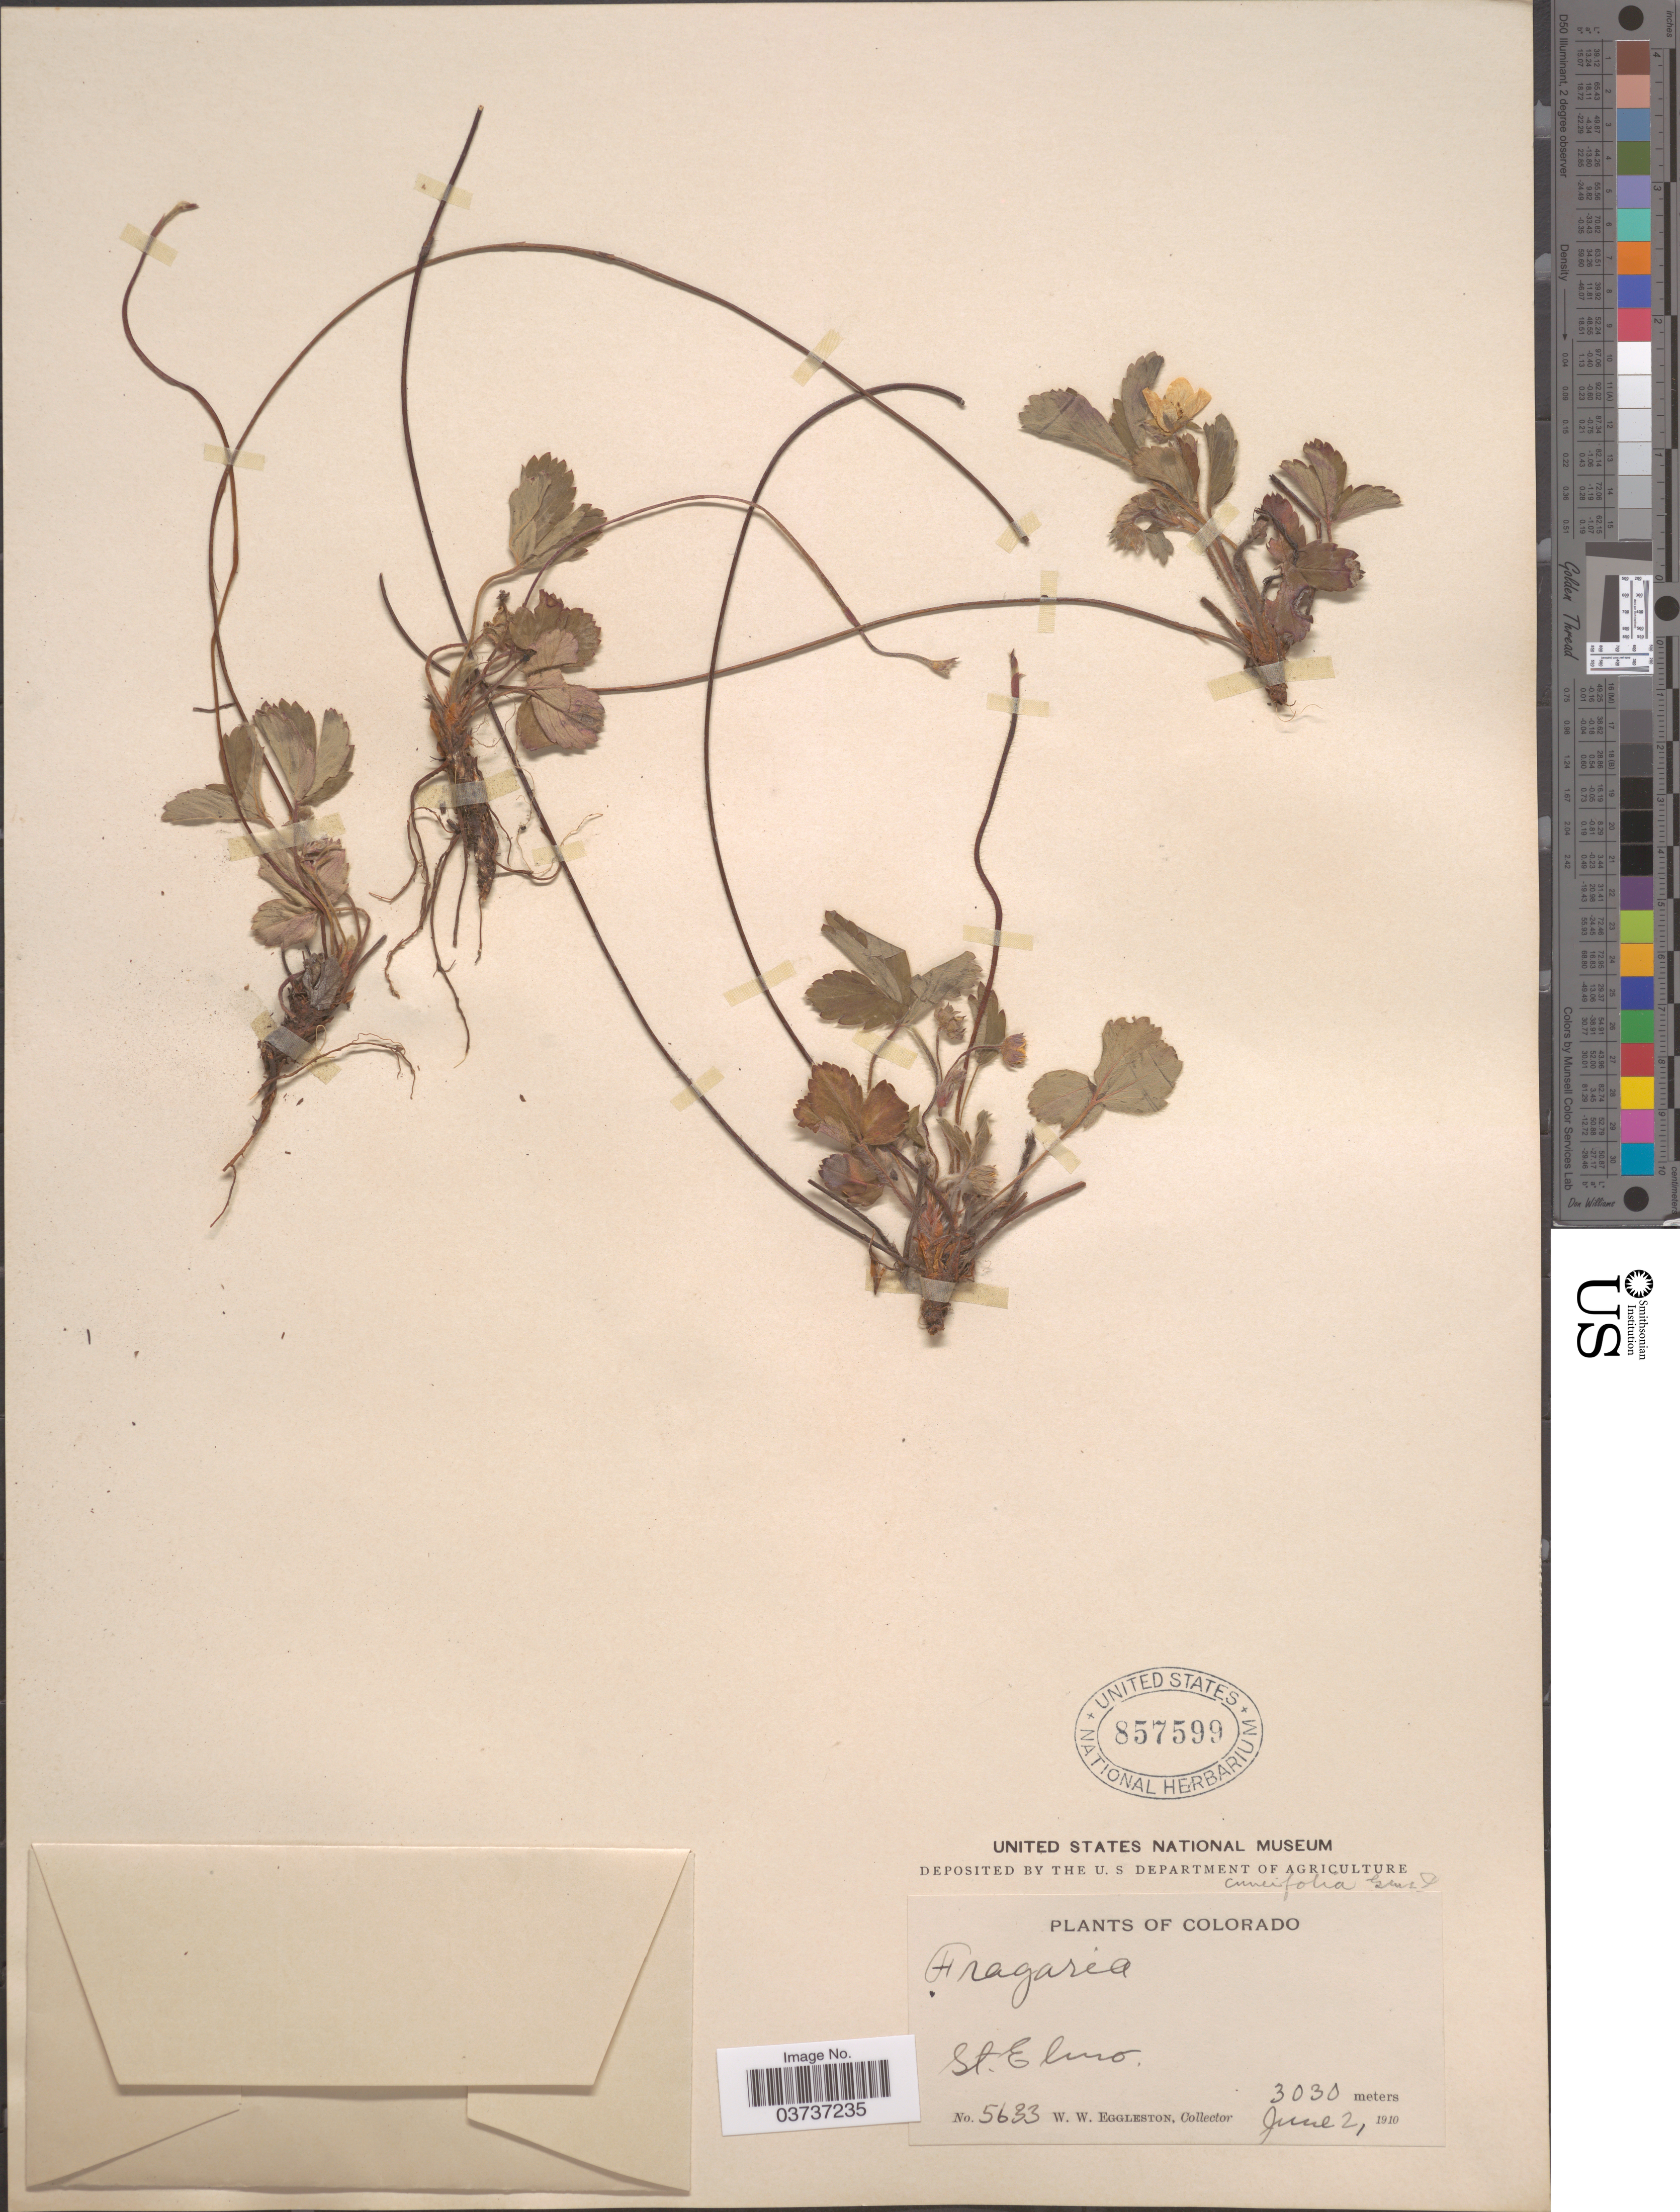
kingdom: Plantae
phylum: Tracheophyta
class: Magnoliopsida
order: Rosales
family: Rosaceae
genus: Fragaria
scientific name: Fragaria cuneifolia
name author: Nutt. ex Howell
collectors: W. W. Eggleston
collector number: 5633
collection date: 1910-06-02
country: United States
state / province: Colorado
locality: St. Elmo.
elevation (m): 3030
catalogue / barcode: US 857599